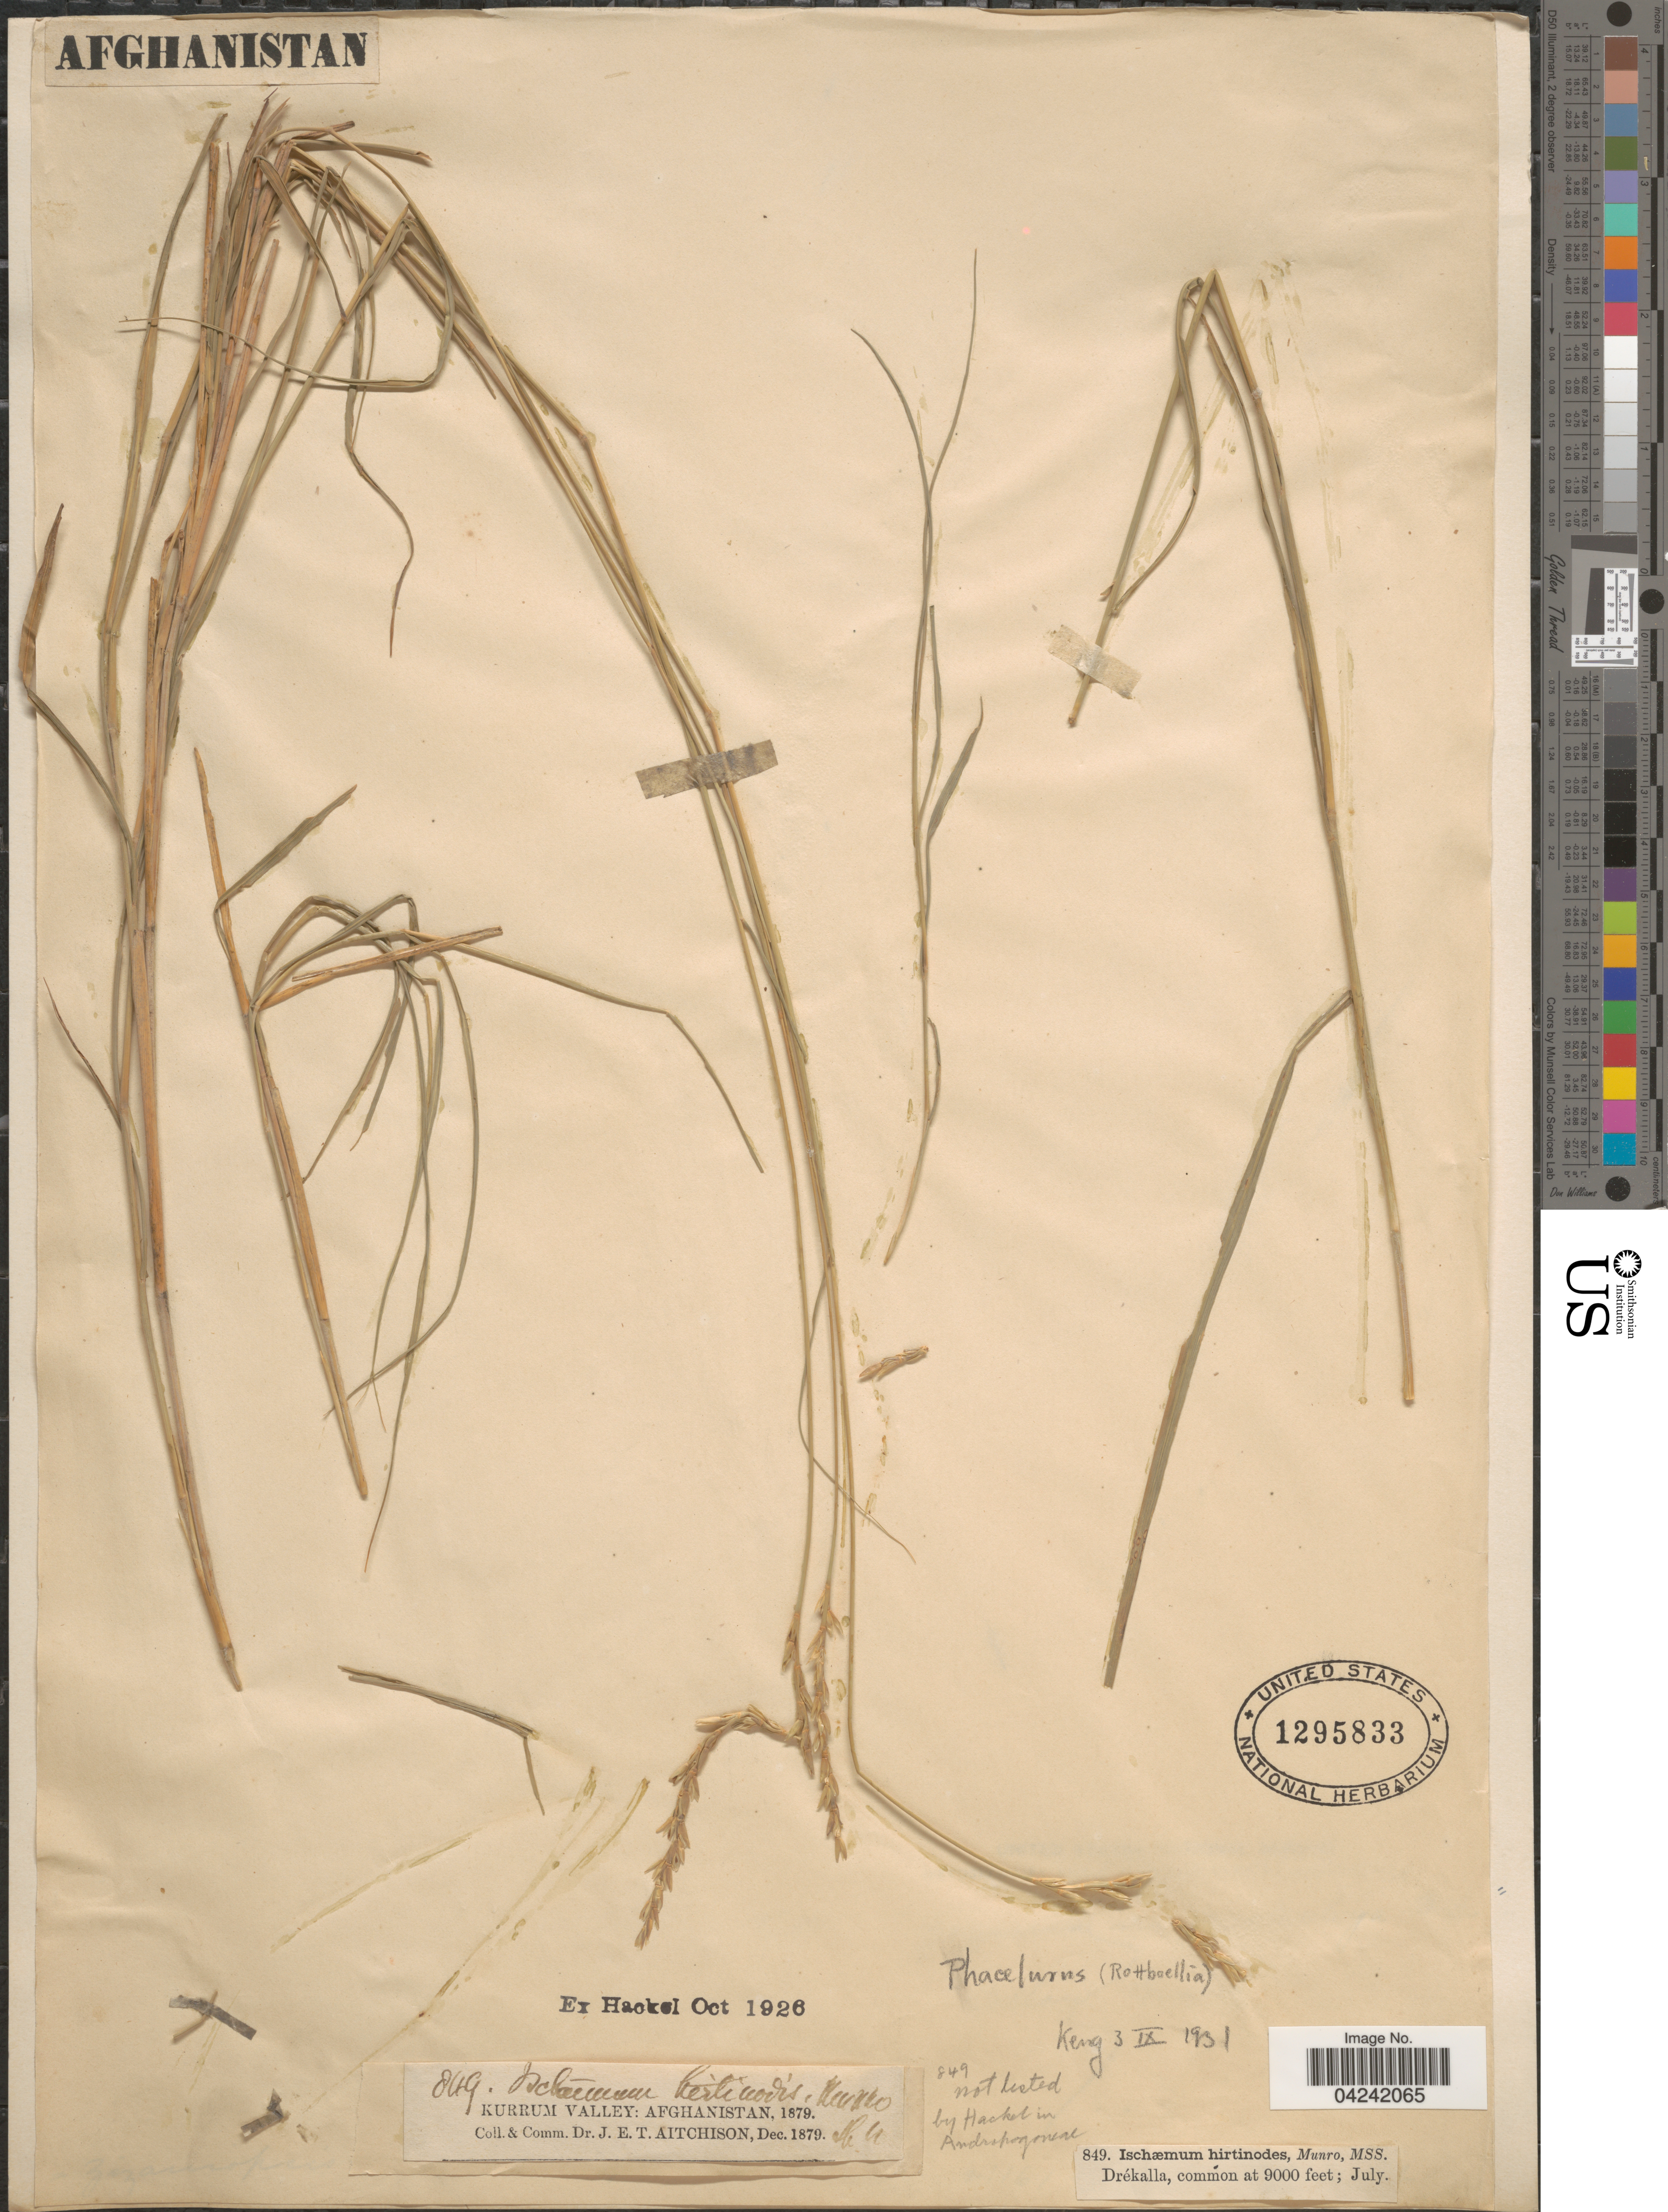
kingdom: Plantae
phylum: Tracheophyta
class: Liliopsida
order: Poales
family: Poaceae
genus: Mnesithea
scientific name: Mnesithea sp.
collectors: J. E. Aitchison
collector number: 849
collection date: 1879-12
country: Afghanistan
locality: Kurrum Valley.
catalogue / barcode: US 1295833